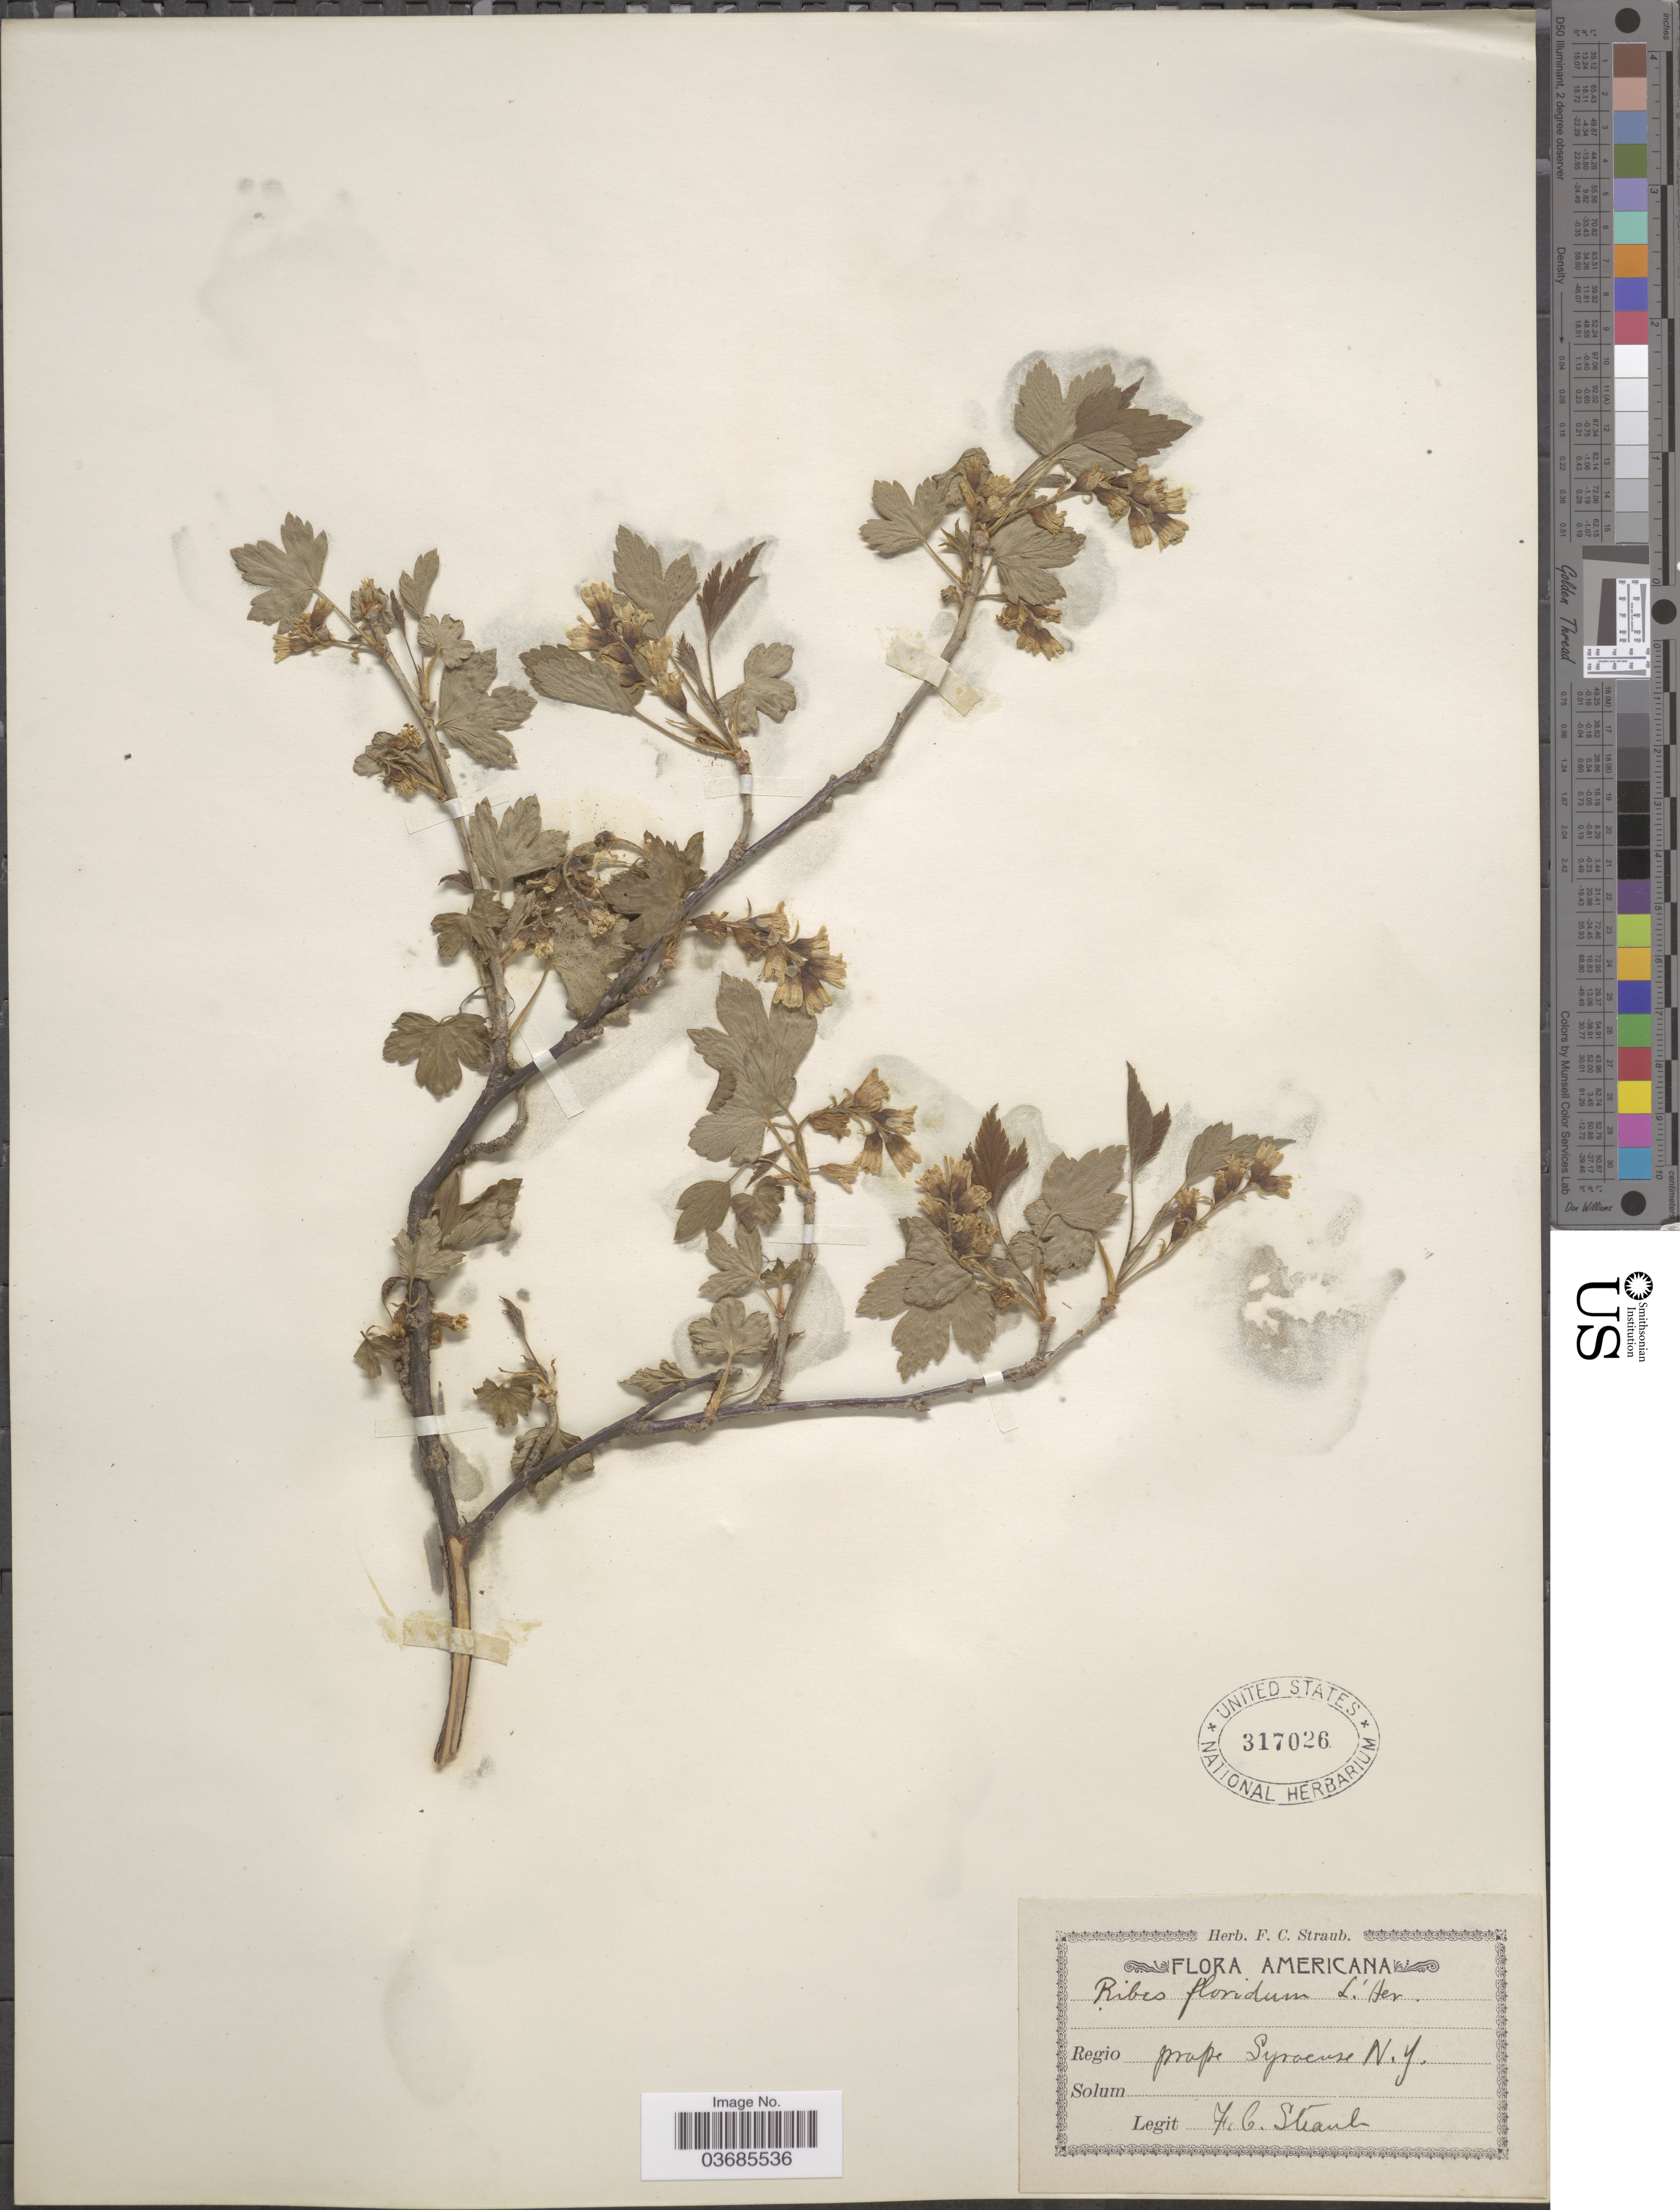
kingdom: Plantae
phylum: Tracheophyta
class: Magnoliopsida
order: Saxifragales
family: Grossulariaceae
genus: Ribes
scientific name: Ribes americanum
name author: Mill.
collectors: F. Straub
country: United States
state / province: New York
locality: Regio prope Syracuse.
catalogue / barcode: US 317026